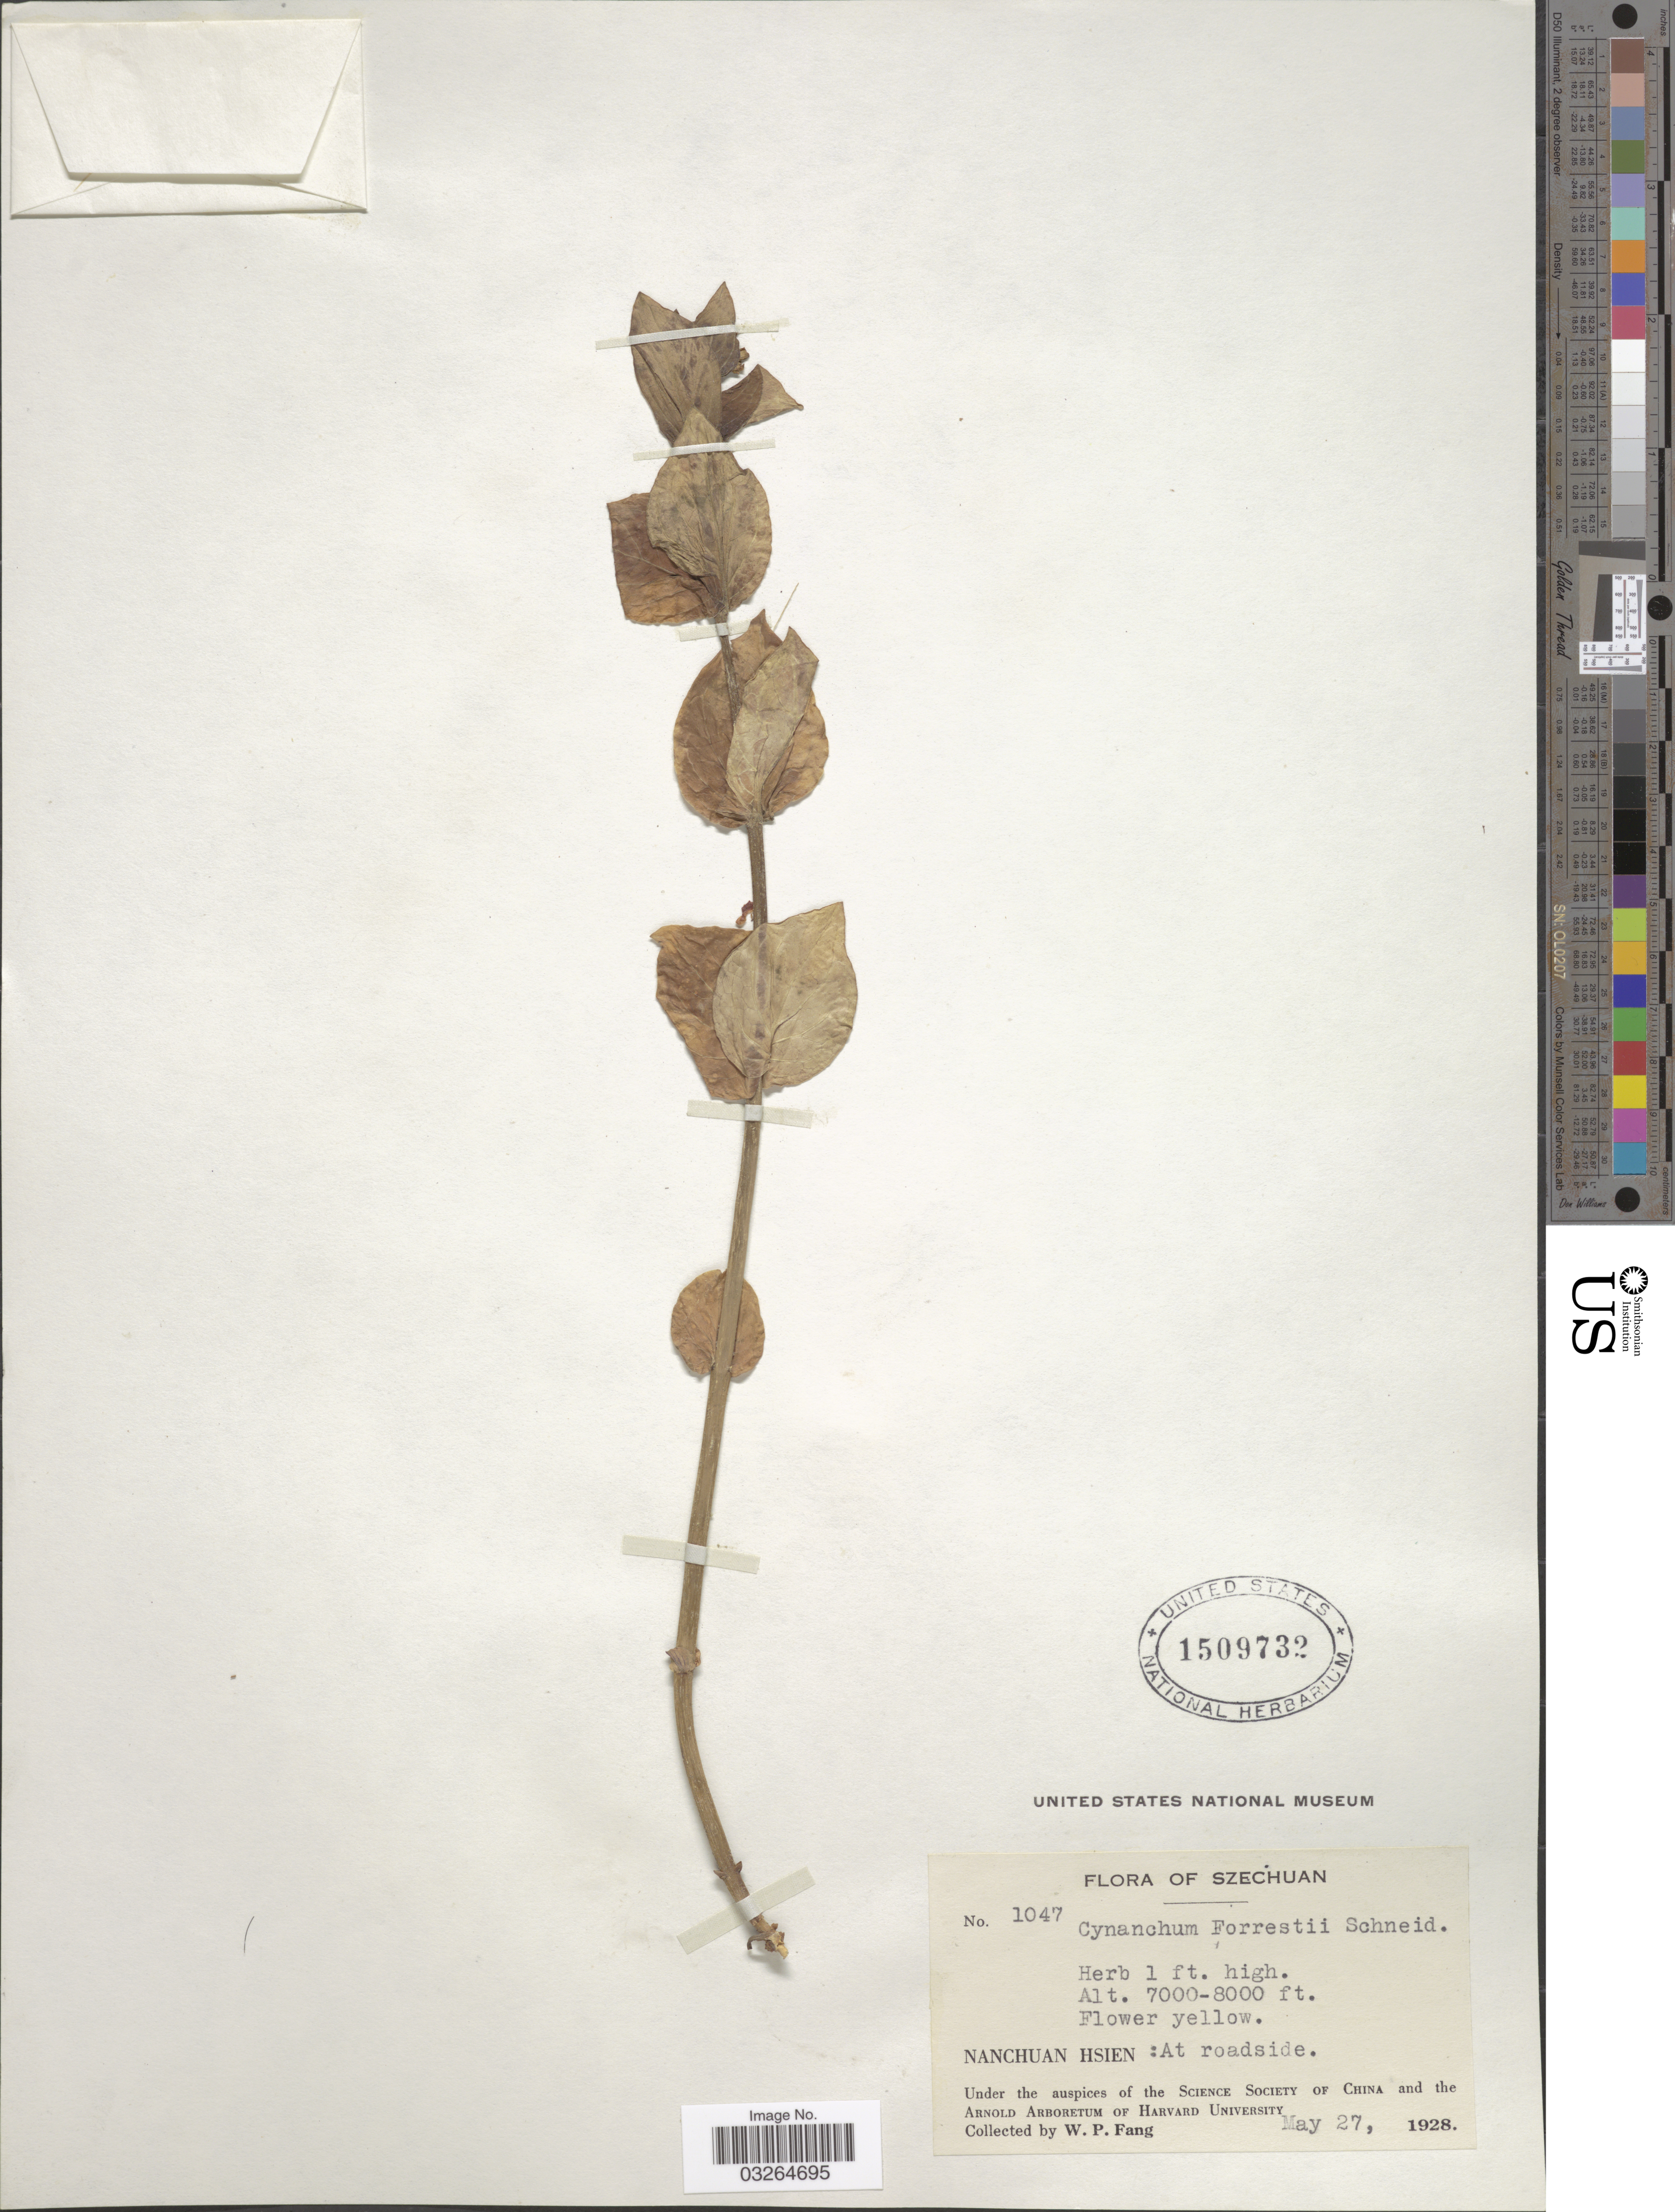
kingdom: Plantae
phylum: Tracheophyta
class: Magnoliopsida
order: Gentianales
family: Apocynaceae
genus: Cynanchum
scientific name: Cynanchum forrestii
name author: Schltr.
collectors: W. P. Fang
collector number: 1047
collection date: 1928-05-27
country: China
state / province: Sichuan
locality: Szechuan. Nanchuan Hsien.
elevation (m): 2134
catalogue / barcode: US 1509732